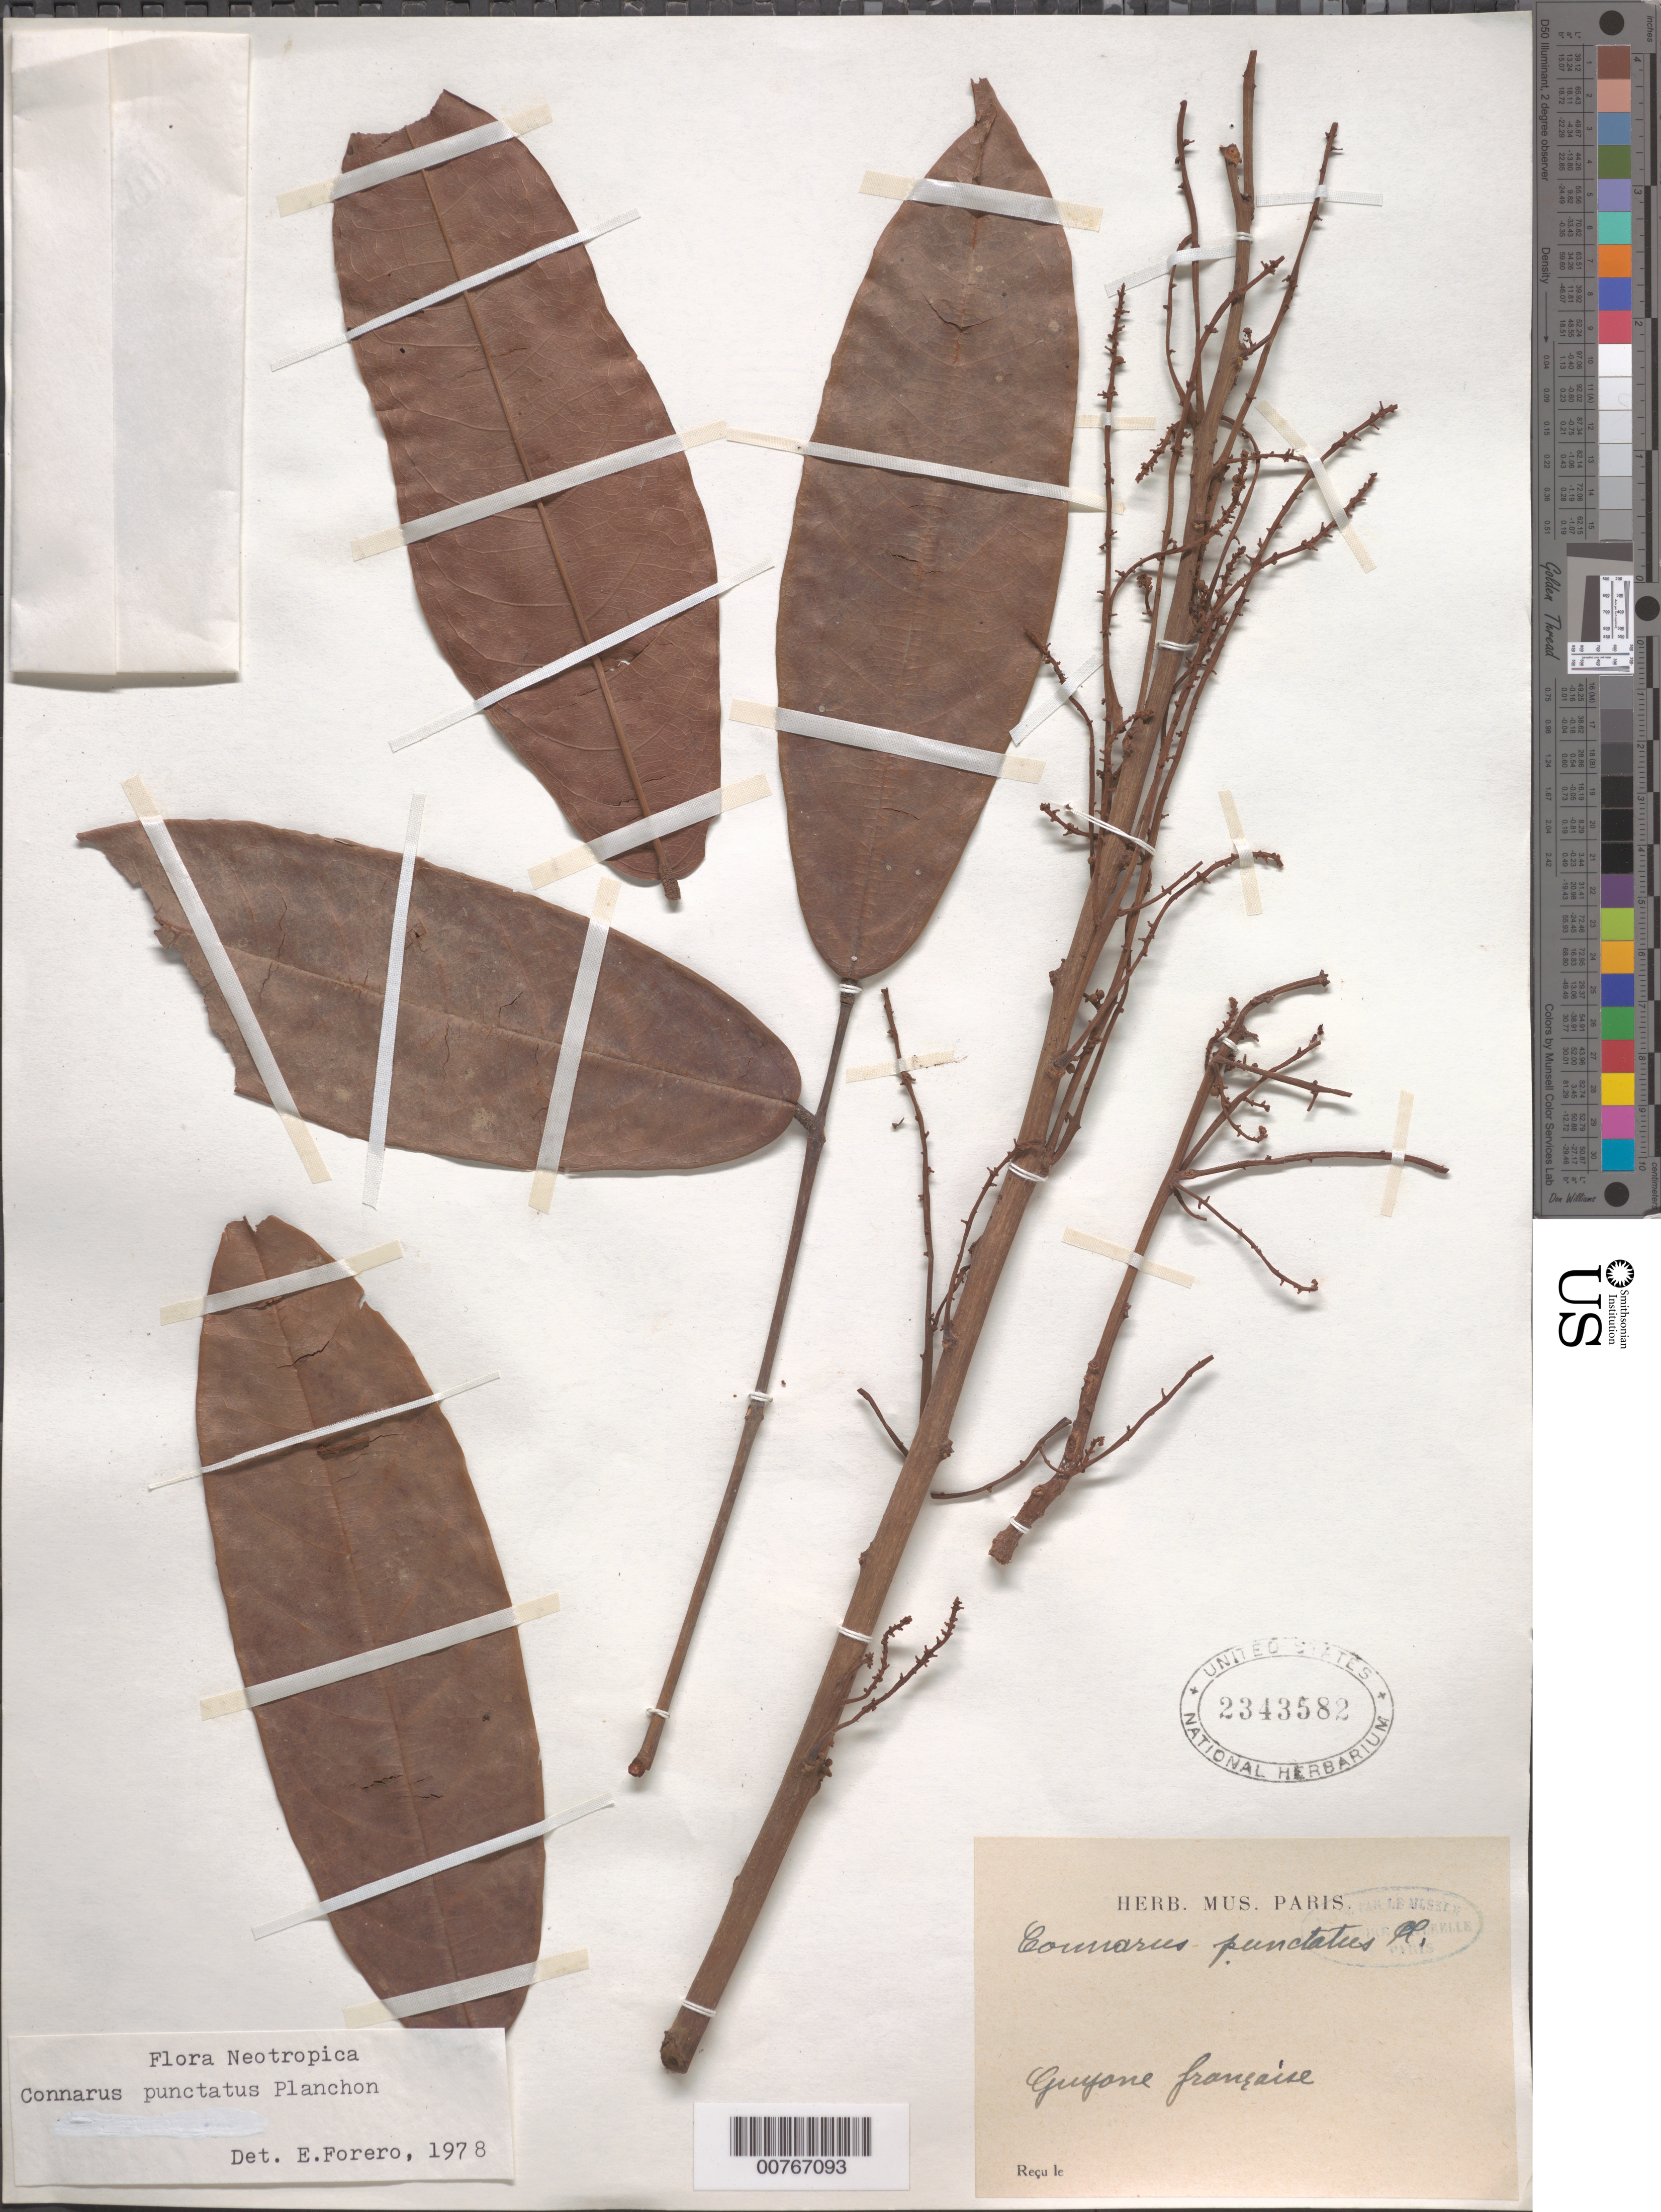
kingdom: Plantae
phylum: Tracheophyta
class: Magnoliopsida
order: Oxalidales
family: Connaraceae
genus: Connarus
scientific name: Connarus punctatus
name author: Planch.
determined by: Forero, E.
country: French Guiana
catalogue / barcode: US 2343582